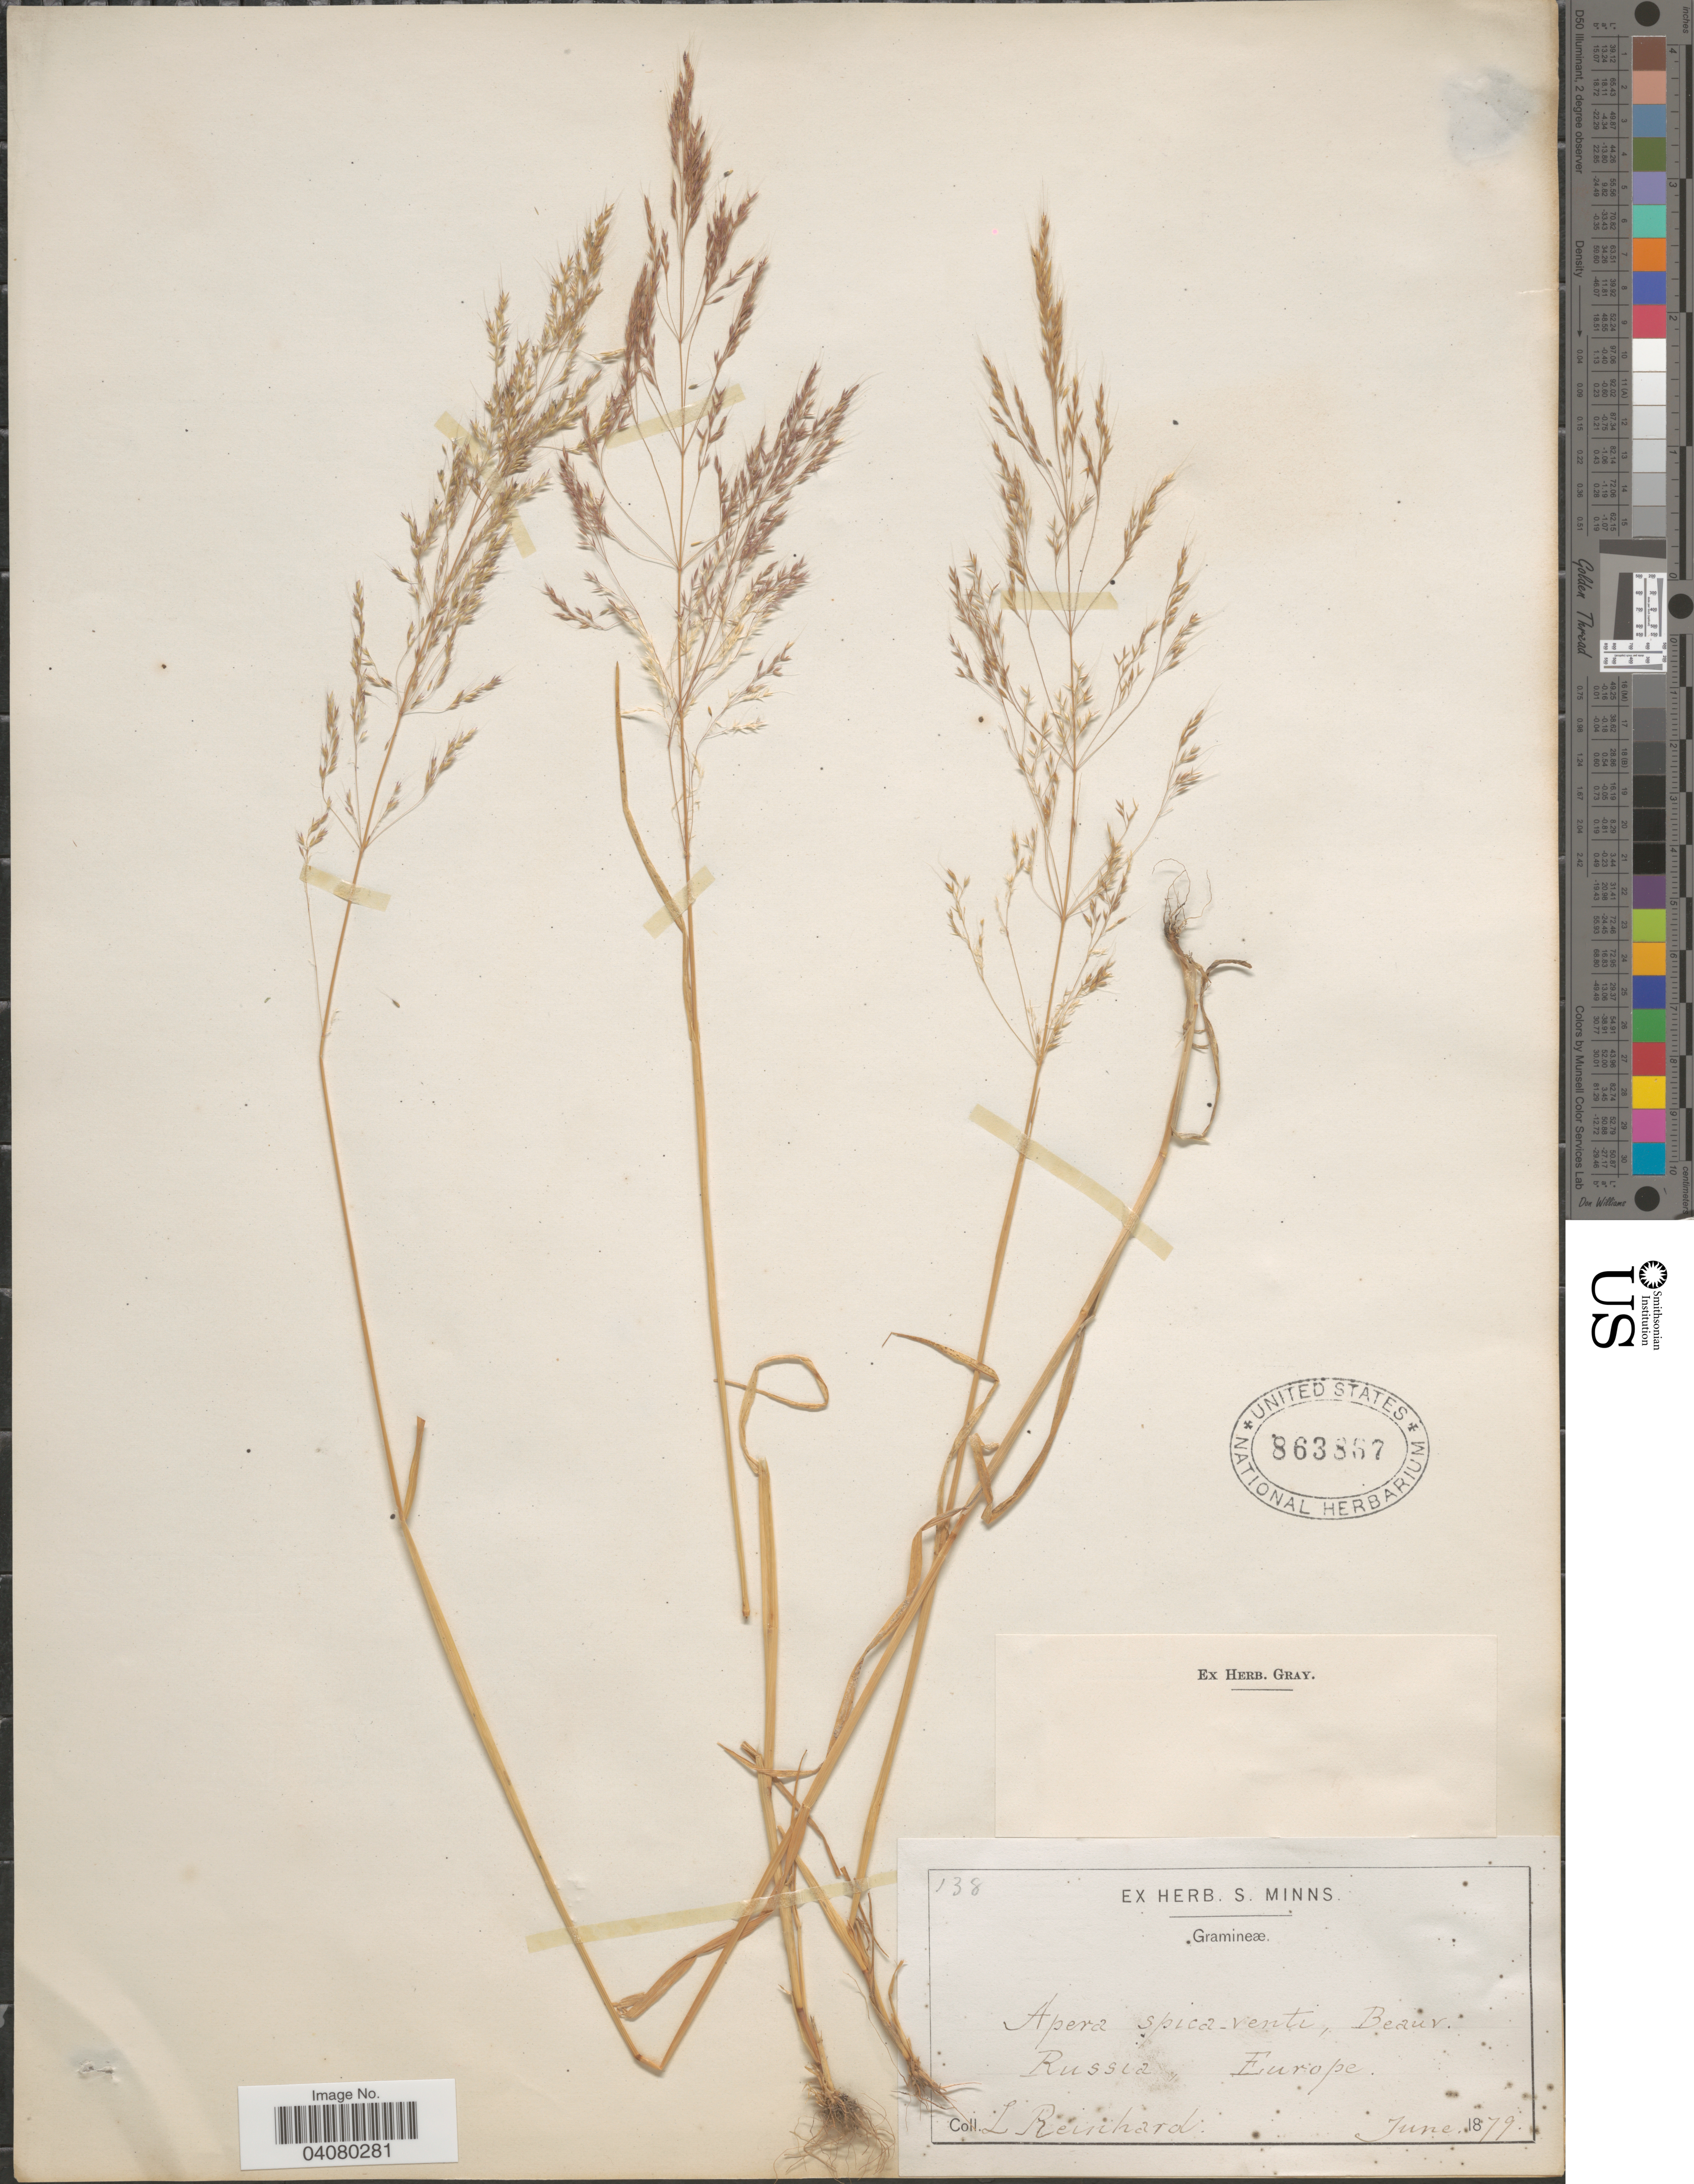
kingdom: Plantae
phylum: Tracheophyta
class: Liliopsida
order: Poales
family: Poaceae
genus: Apera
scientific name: Apera spica-venti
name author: (L.) P. Beauv.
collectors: L. Reinhard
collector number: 138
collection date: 1879-06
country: Russian Federation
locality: Russia. Europe.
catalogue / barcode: US 863867